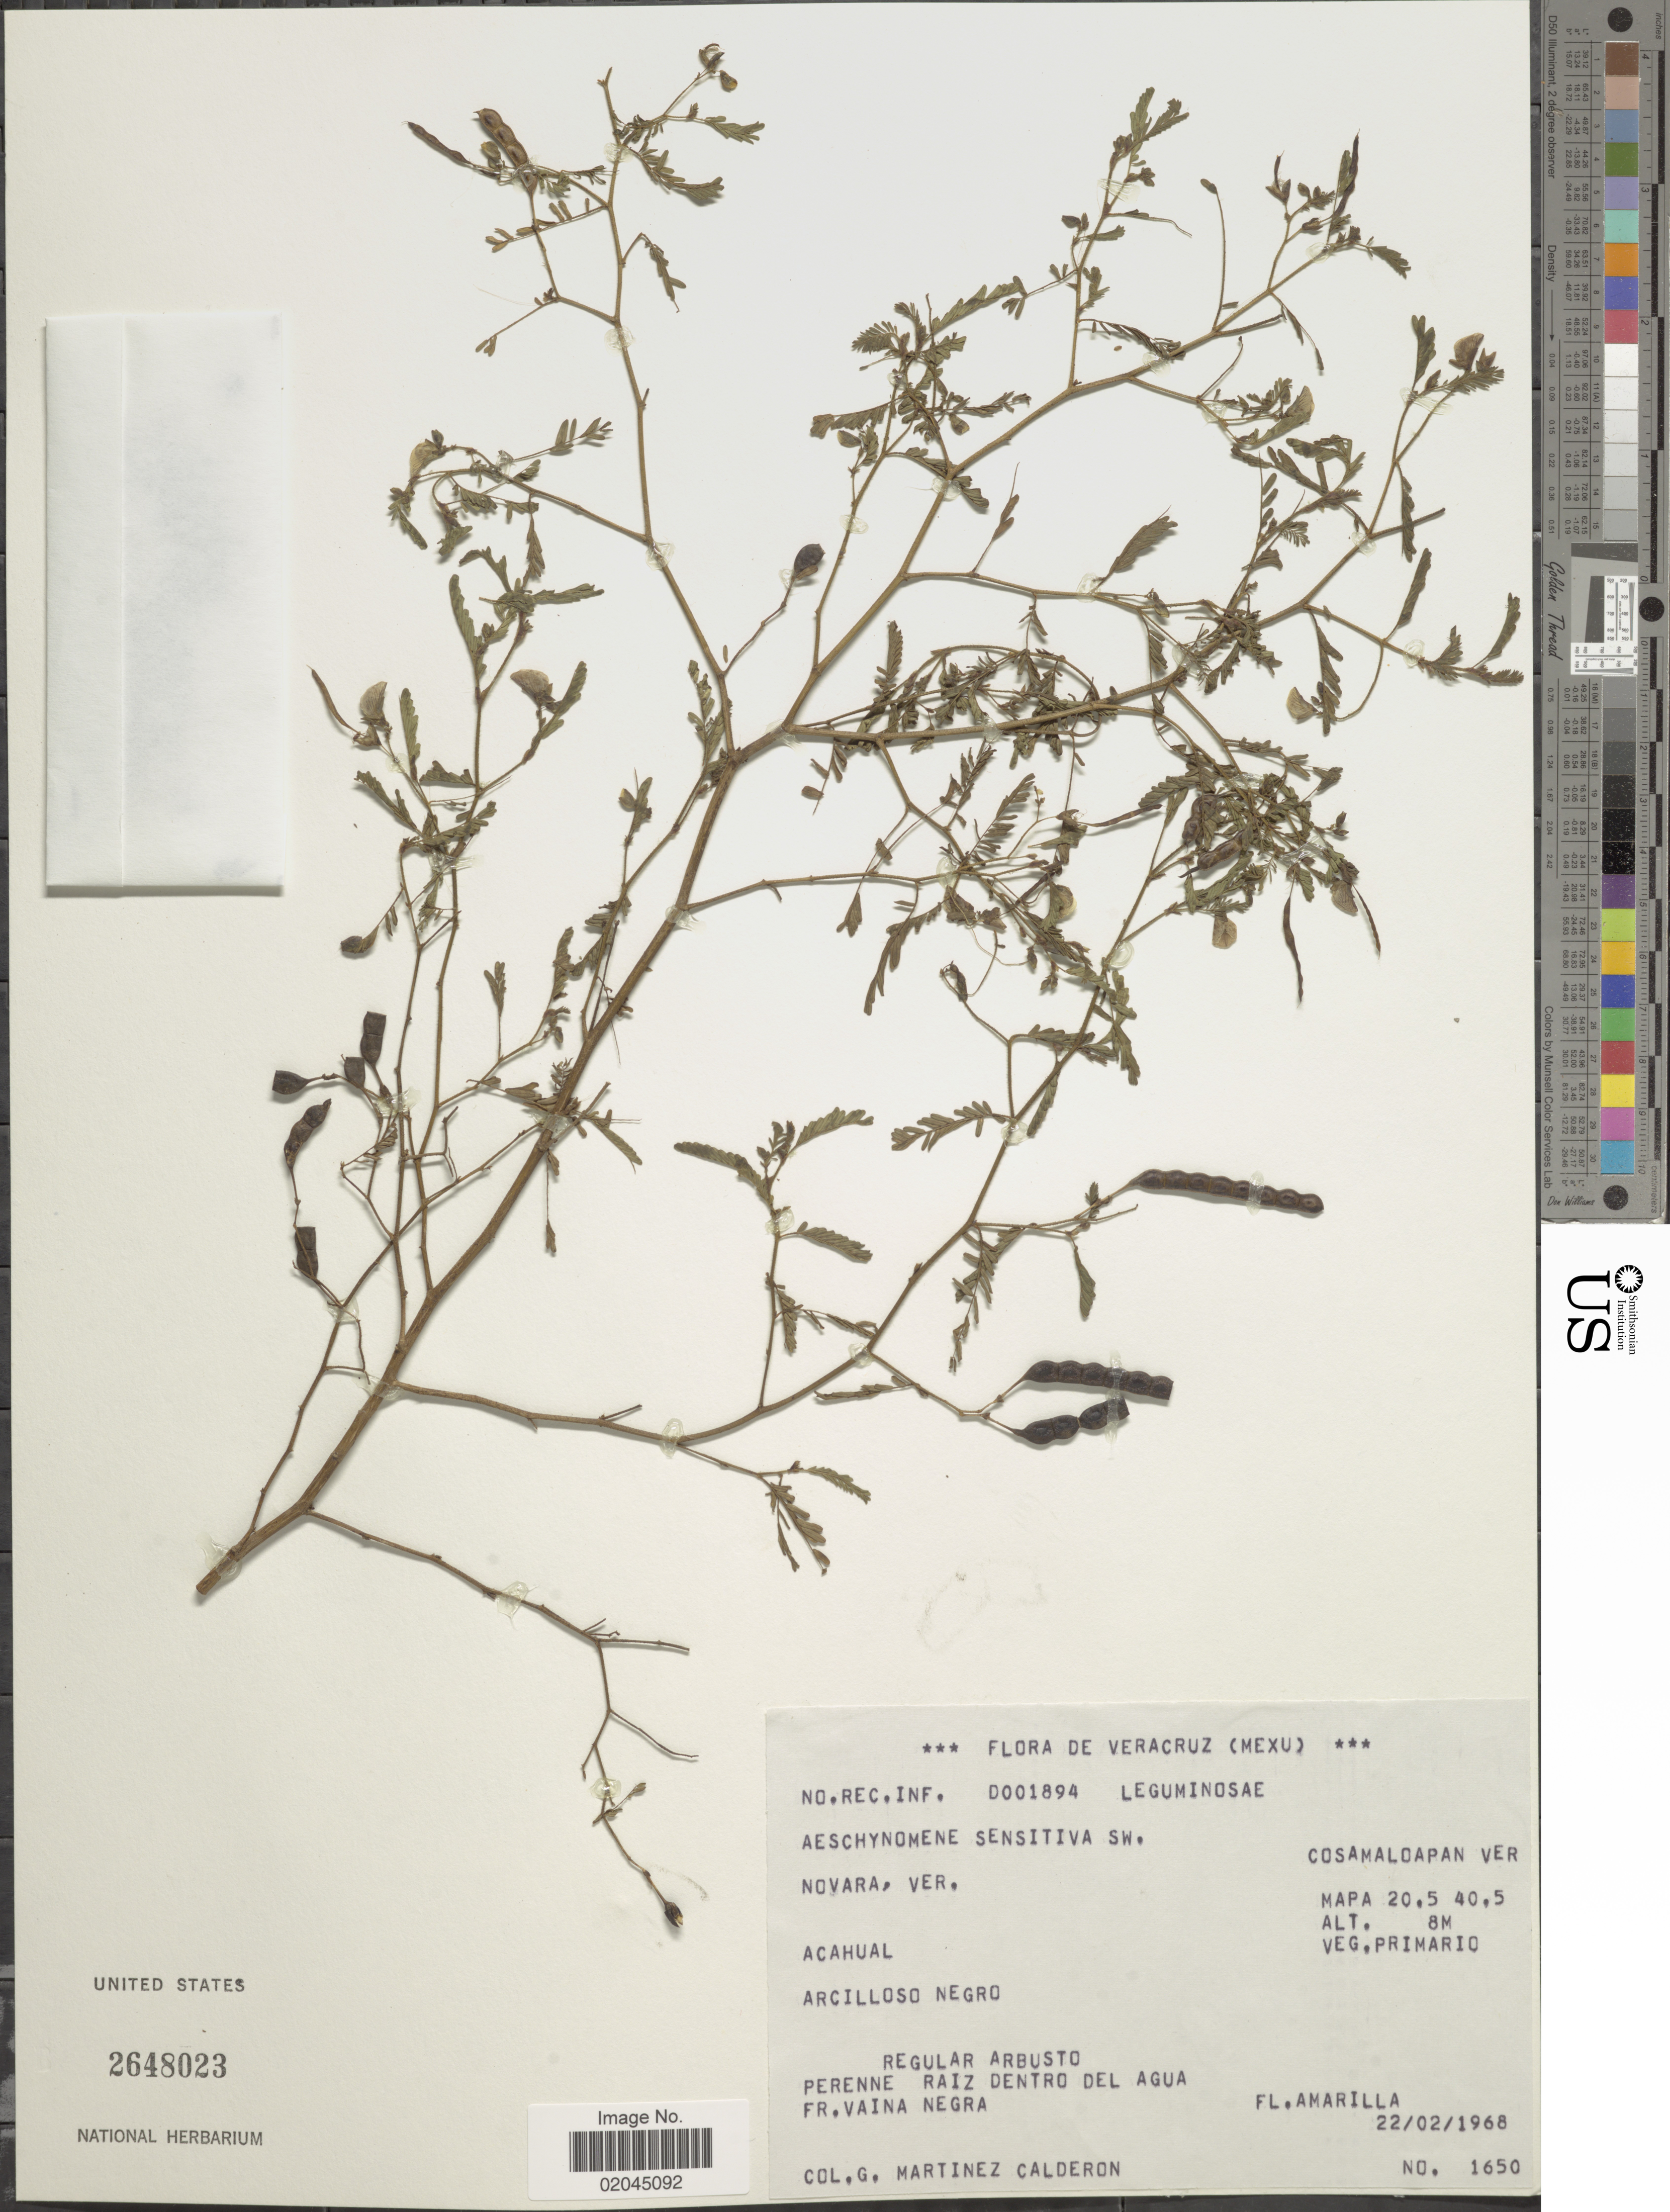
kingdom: Plantae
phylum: Tracheophyta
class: Magnoliopsida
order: Fabales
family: Fabaceae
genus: Aeschynomene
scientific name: Aeschynomene sensitiva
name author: Sw.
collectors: M. Calderon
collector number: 1650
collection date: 1968-02-22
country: Mexico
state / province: Veracruz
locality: Novara, Ver., Cosamaloapan Ver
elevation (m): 8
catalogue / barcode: US 2648023